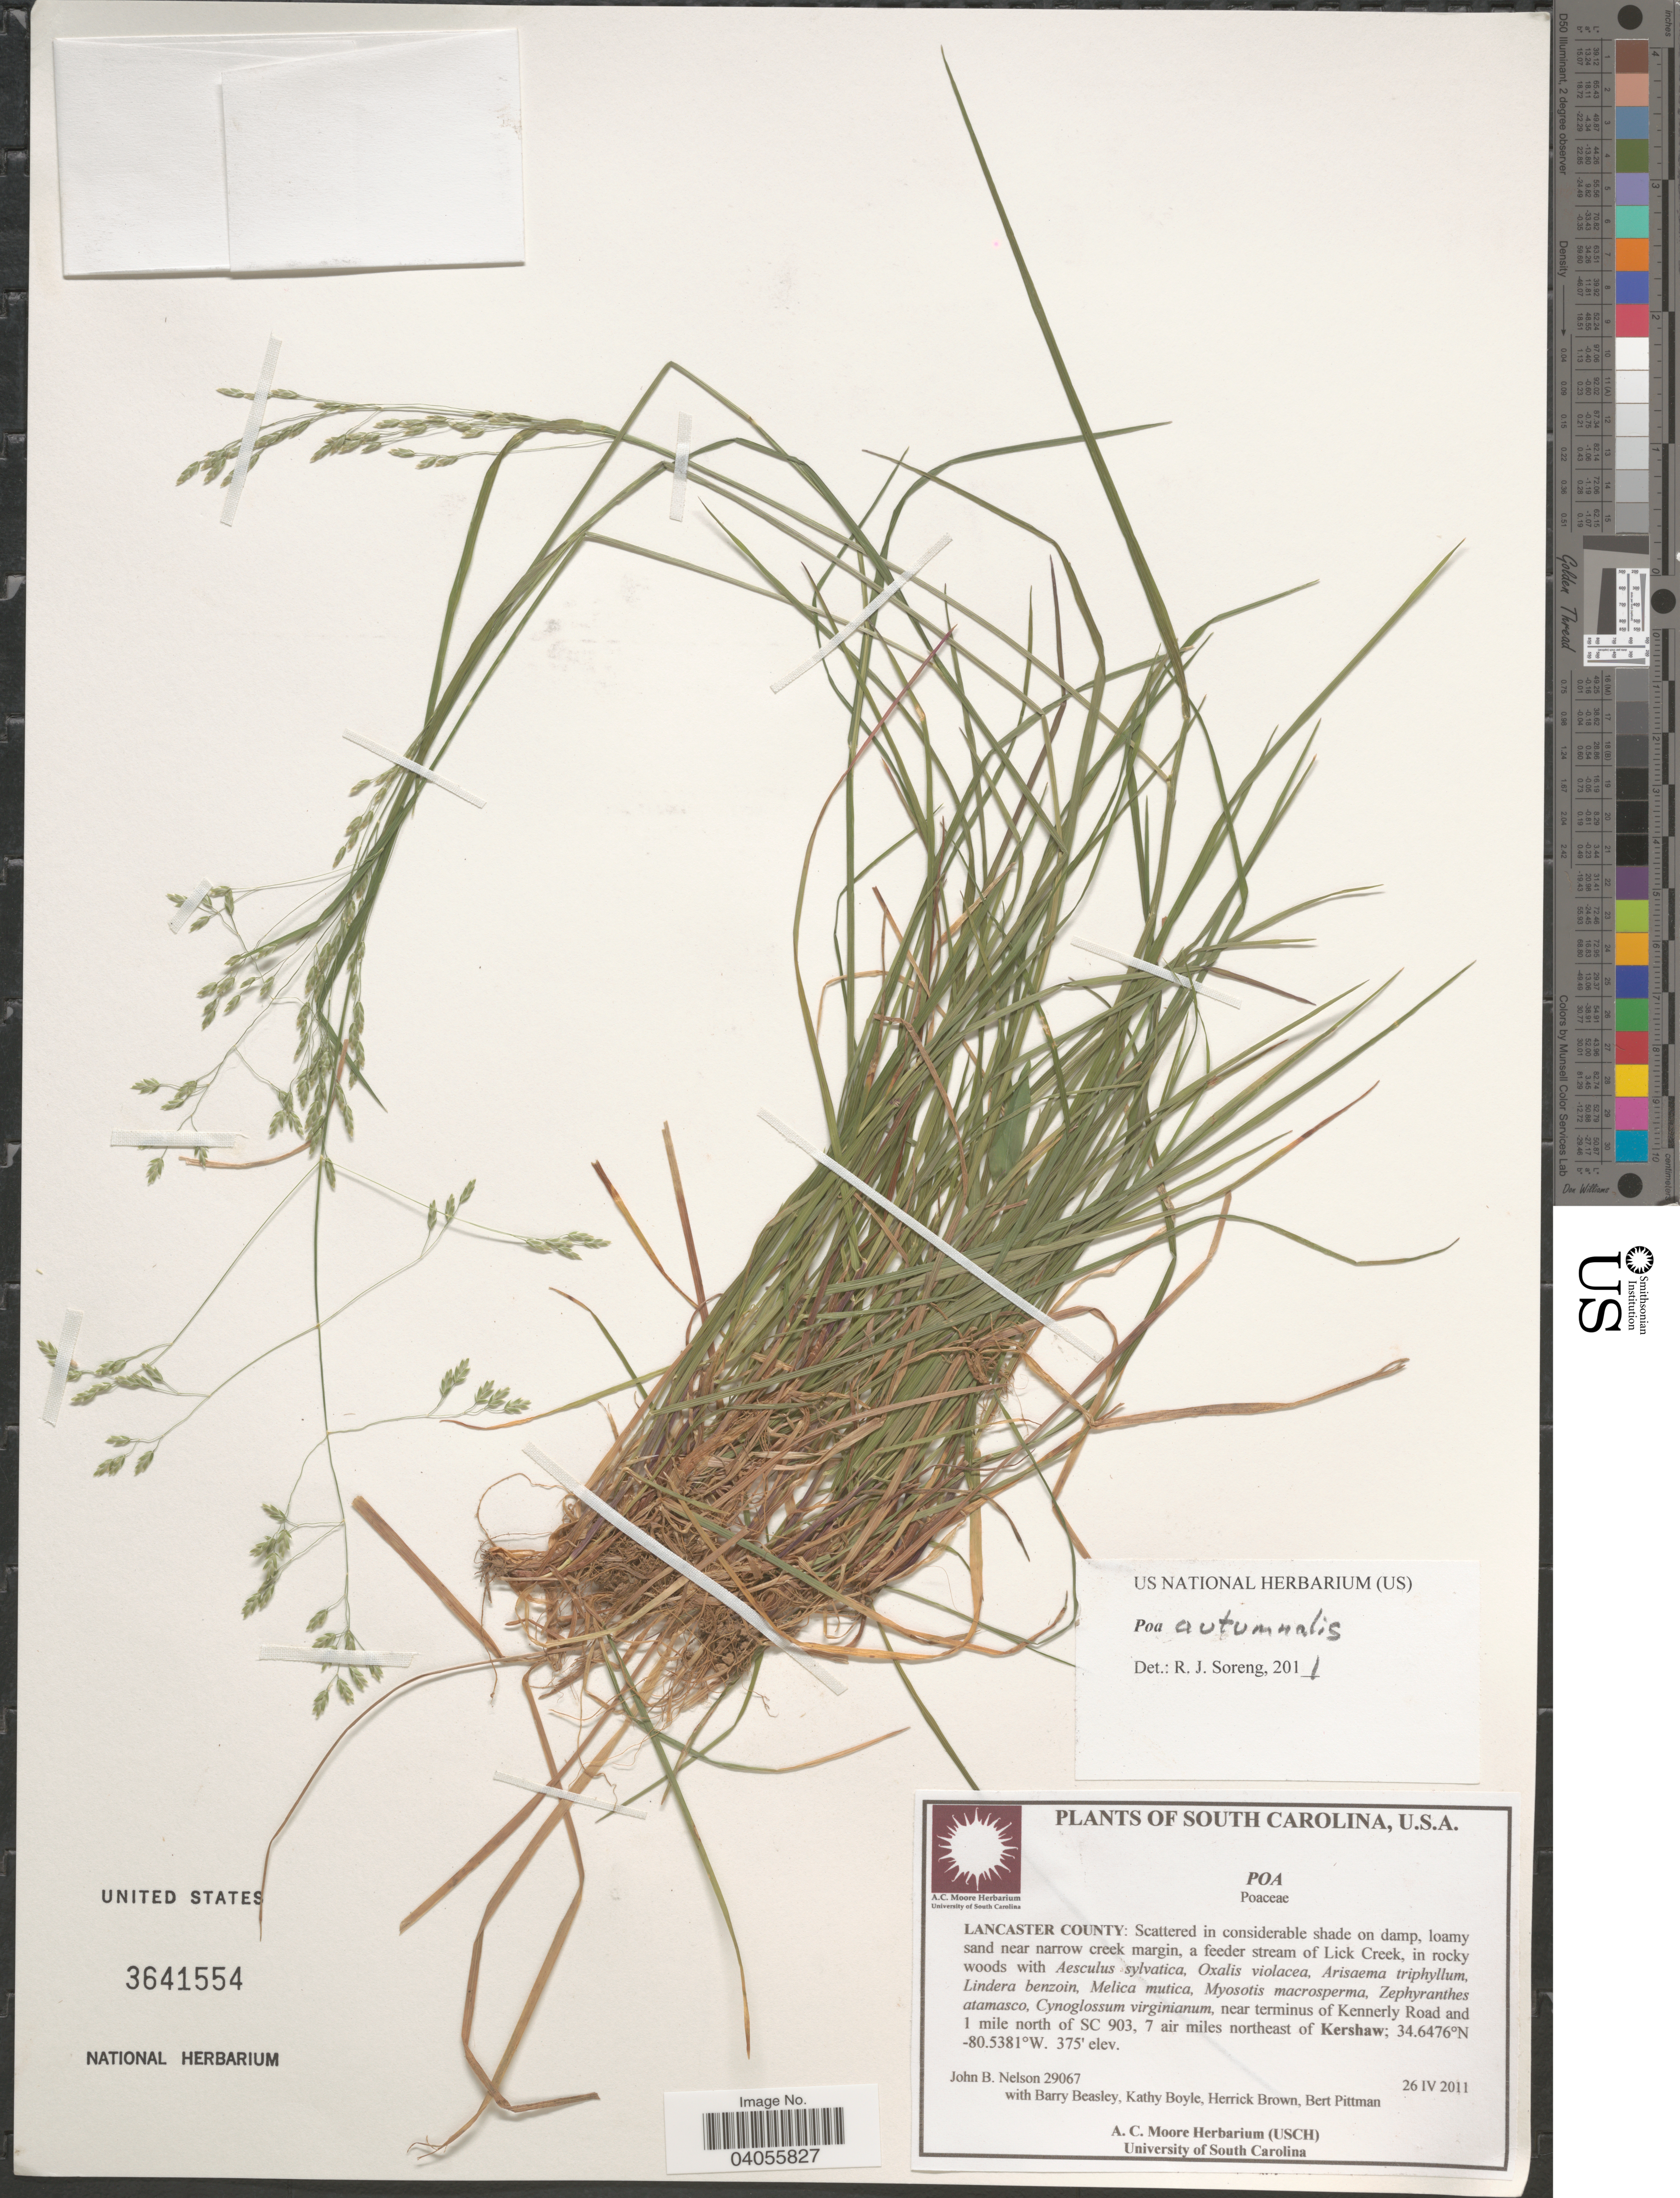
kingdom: Plantae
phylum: Tracheophyta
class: Liliopsida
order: Poales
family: Poaceae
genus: Poa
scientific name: Poa autumnalis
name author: Muhl. ex Elliott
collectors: J. B. Nelson, B. Beasley, K. Boyle, H. H. K. Brown & B. Pittman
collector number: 29067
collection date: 2011-04-26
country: United States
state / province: South Carolina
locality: Lancaster County: loamy sand near narrow creek margin, a feeder stream of Lick Creek, near terminus of Kennerly Road and 1 mile north of SC 903, 7 air miles northeast of Kershaw.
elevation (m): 114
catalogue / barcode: US 3641554